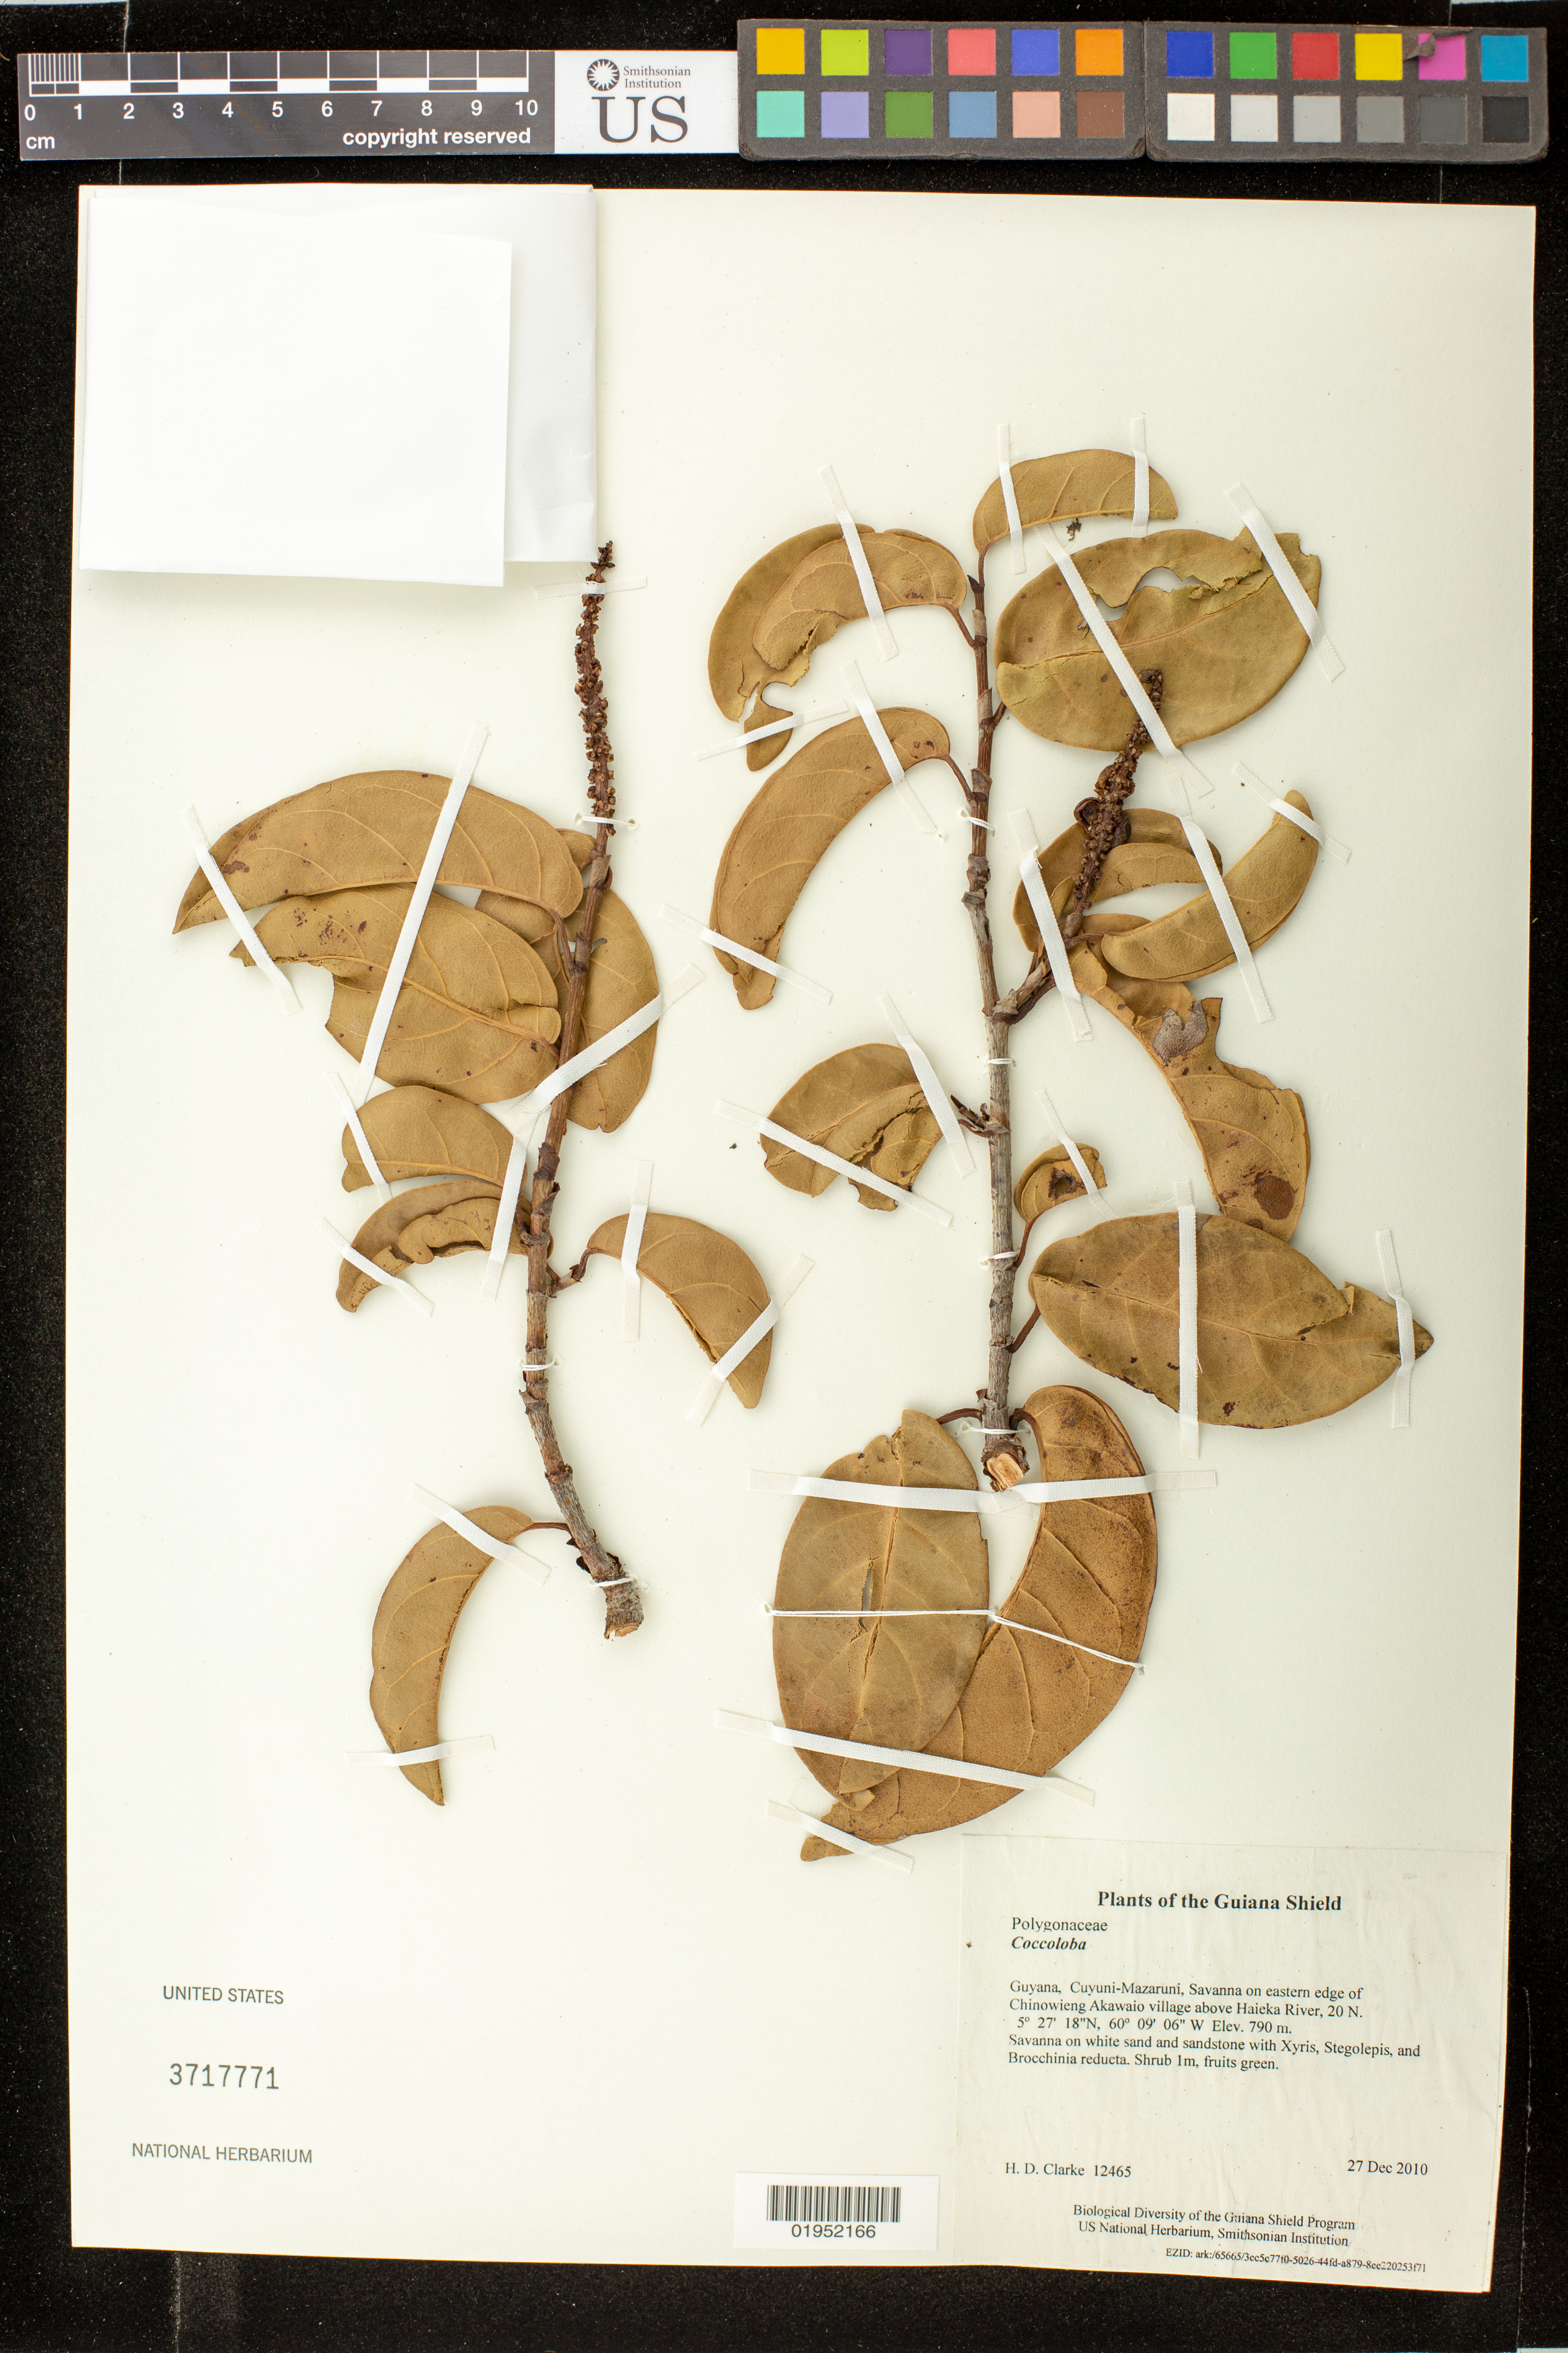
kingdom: Plantae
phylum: Tracheophyta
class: Magnoliopsida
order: Caryophyllales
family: Polygonaceae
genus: Coccoloba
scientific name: Coccoloba sp.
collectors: H. D. Clarke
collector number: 12465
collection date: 2010-12-27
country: Guyana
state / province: Cuyuni-Mazaruni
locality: Savanna on eastern edge of Chinowieng Akawaio village above Haieka River, 20 N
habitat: Savanna on white sand and sandstone with Xyris, Stegolepis, and Brocchinia reducta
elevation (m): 790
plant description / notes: photo, voucher for DNA sample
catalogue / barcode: US 3717771